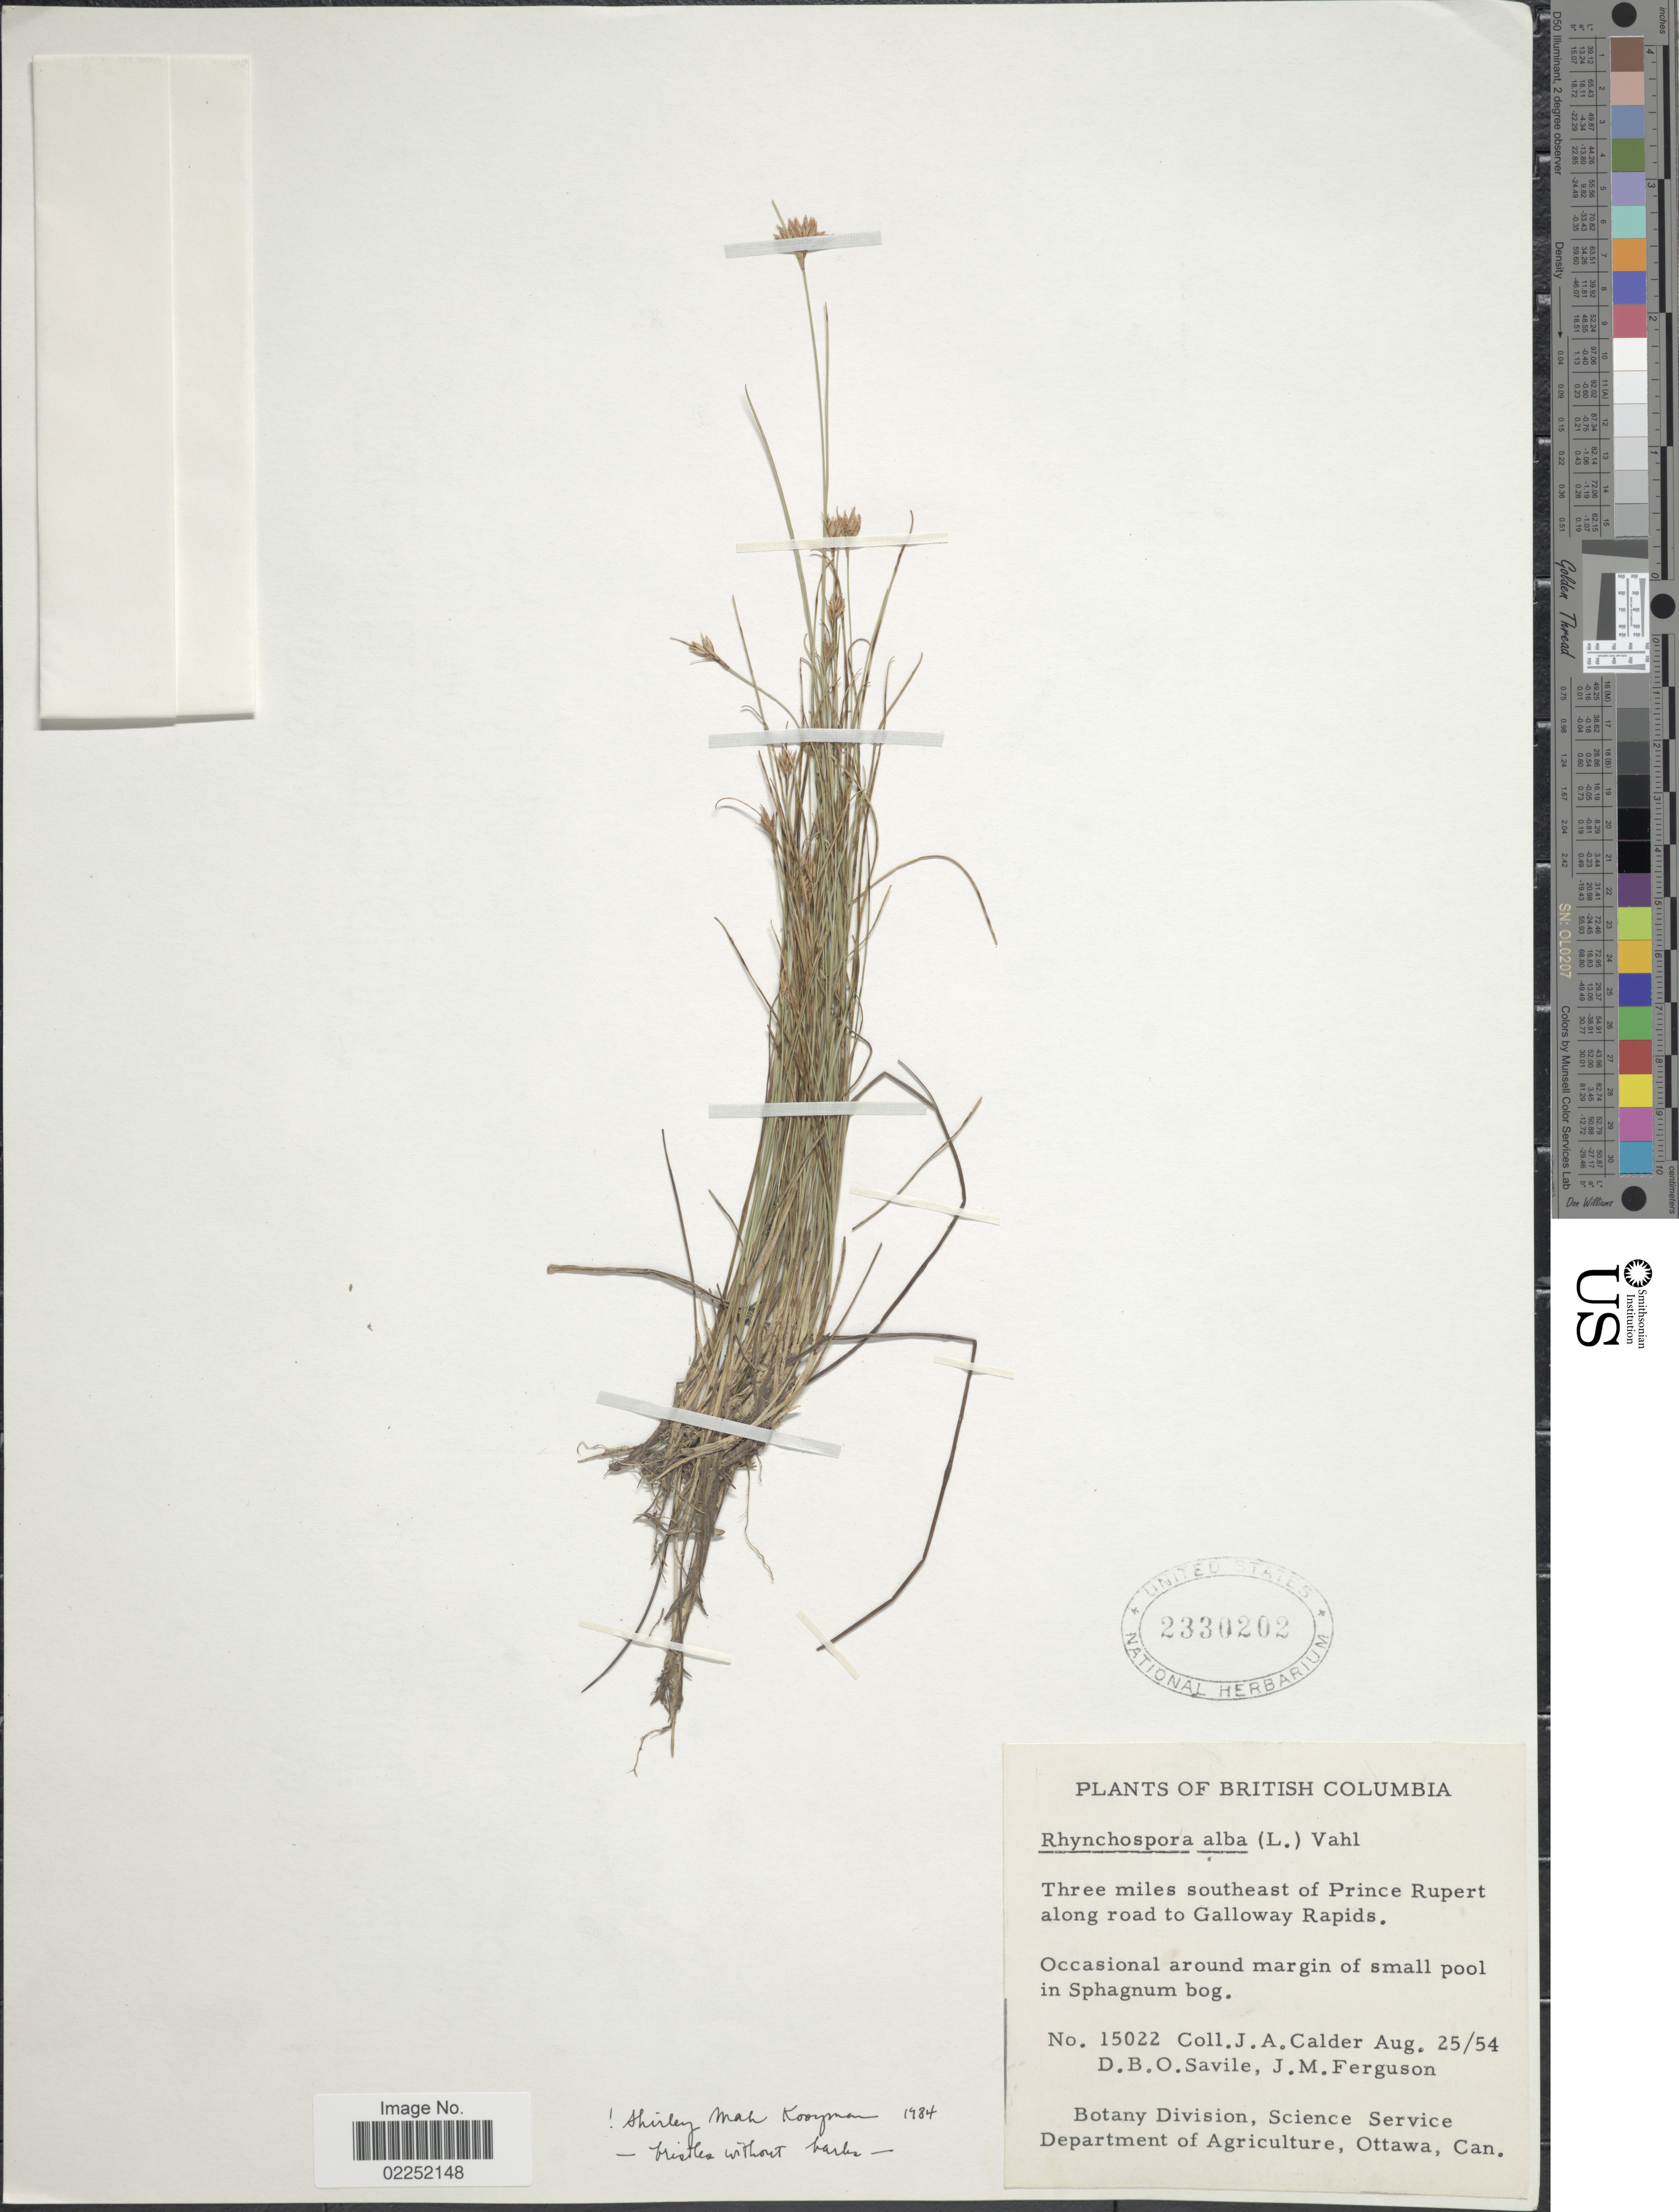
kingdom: Plantae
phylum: Tracheophyta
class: Liliopsida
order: Poales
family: Cyperaceae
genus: Rhynchospora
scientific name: Rhynchospora alba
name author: (L.) Vahl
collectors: J. A. Calder, D. Savile & J. M. Ferguson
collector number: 15022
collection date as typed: Transcribed d/m/y: 25/8/54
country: Canada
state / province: British Columbia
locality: Three mile southeast of Prince Rupert along road to Galloway Rapids. Occasioal around margin of small pool in Sphagnum bog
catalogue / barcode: US 2330202